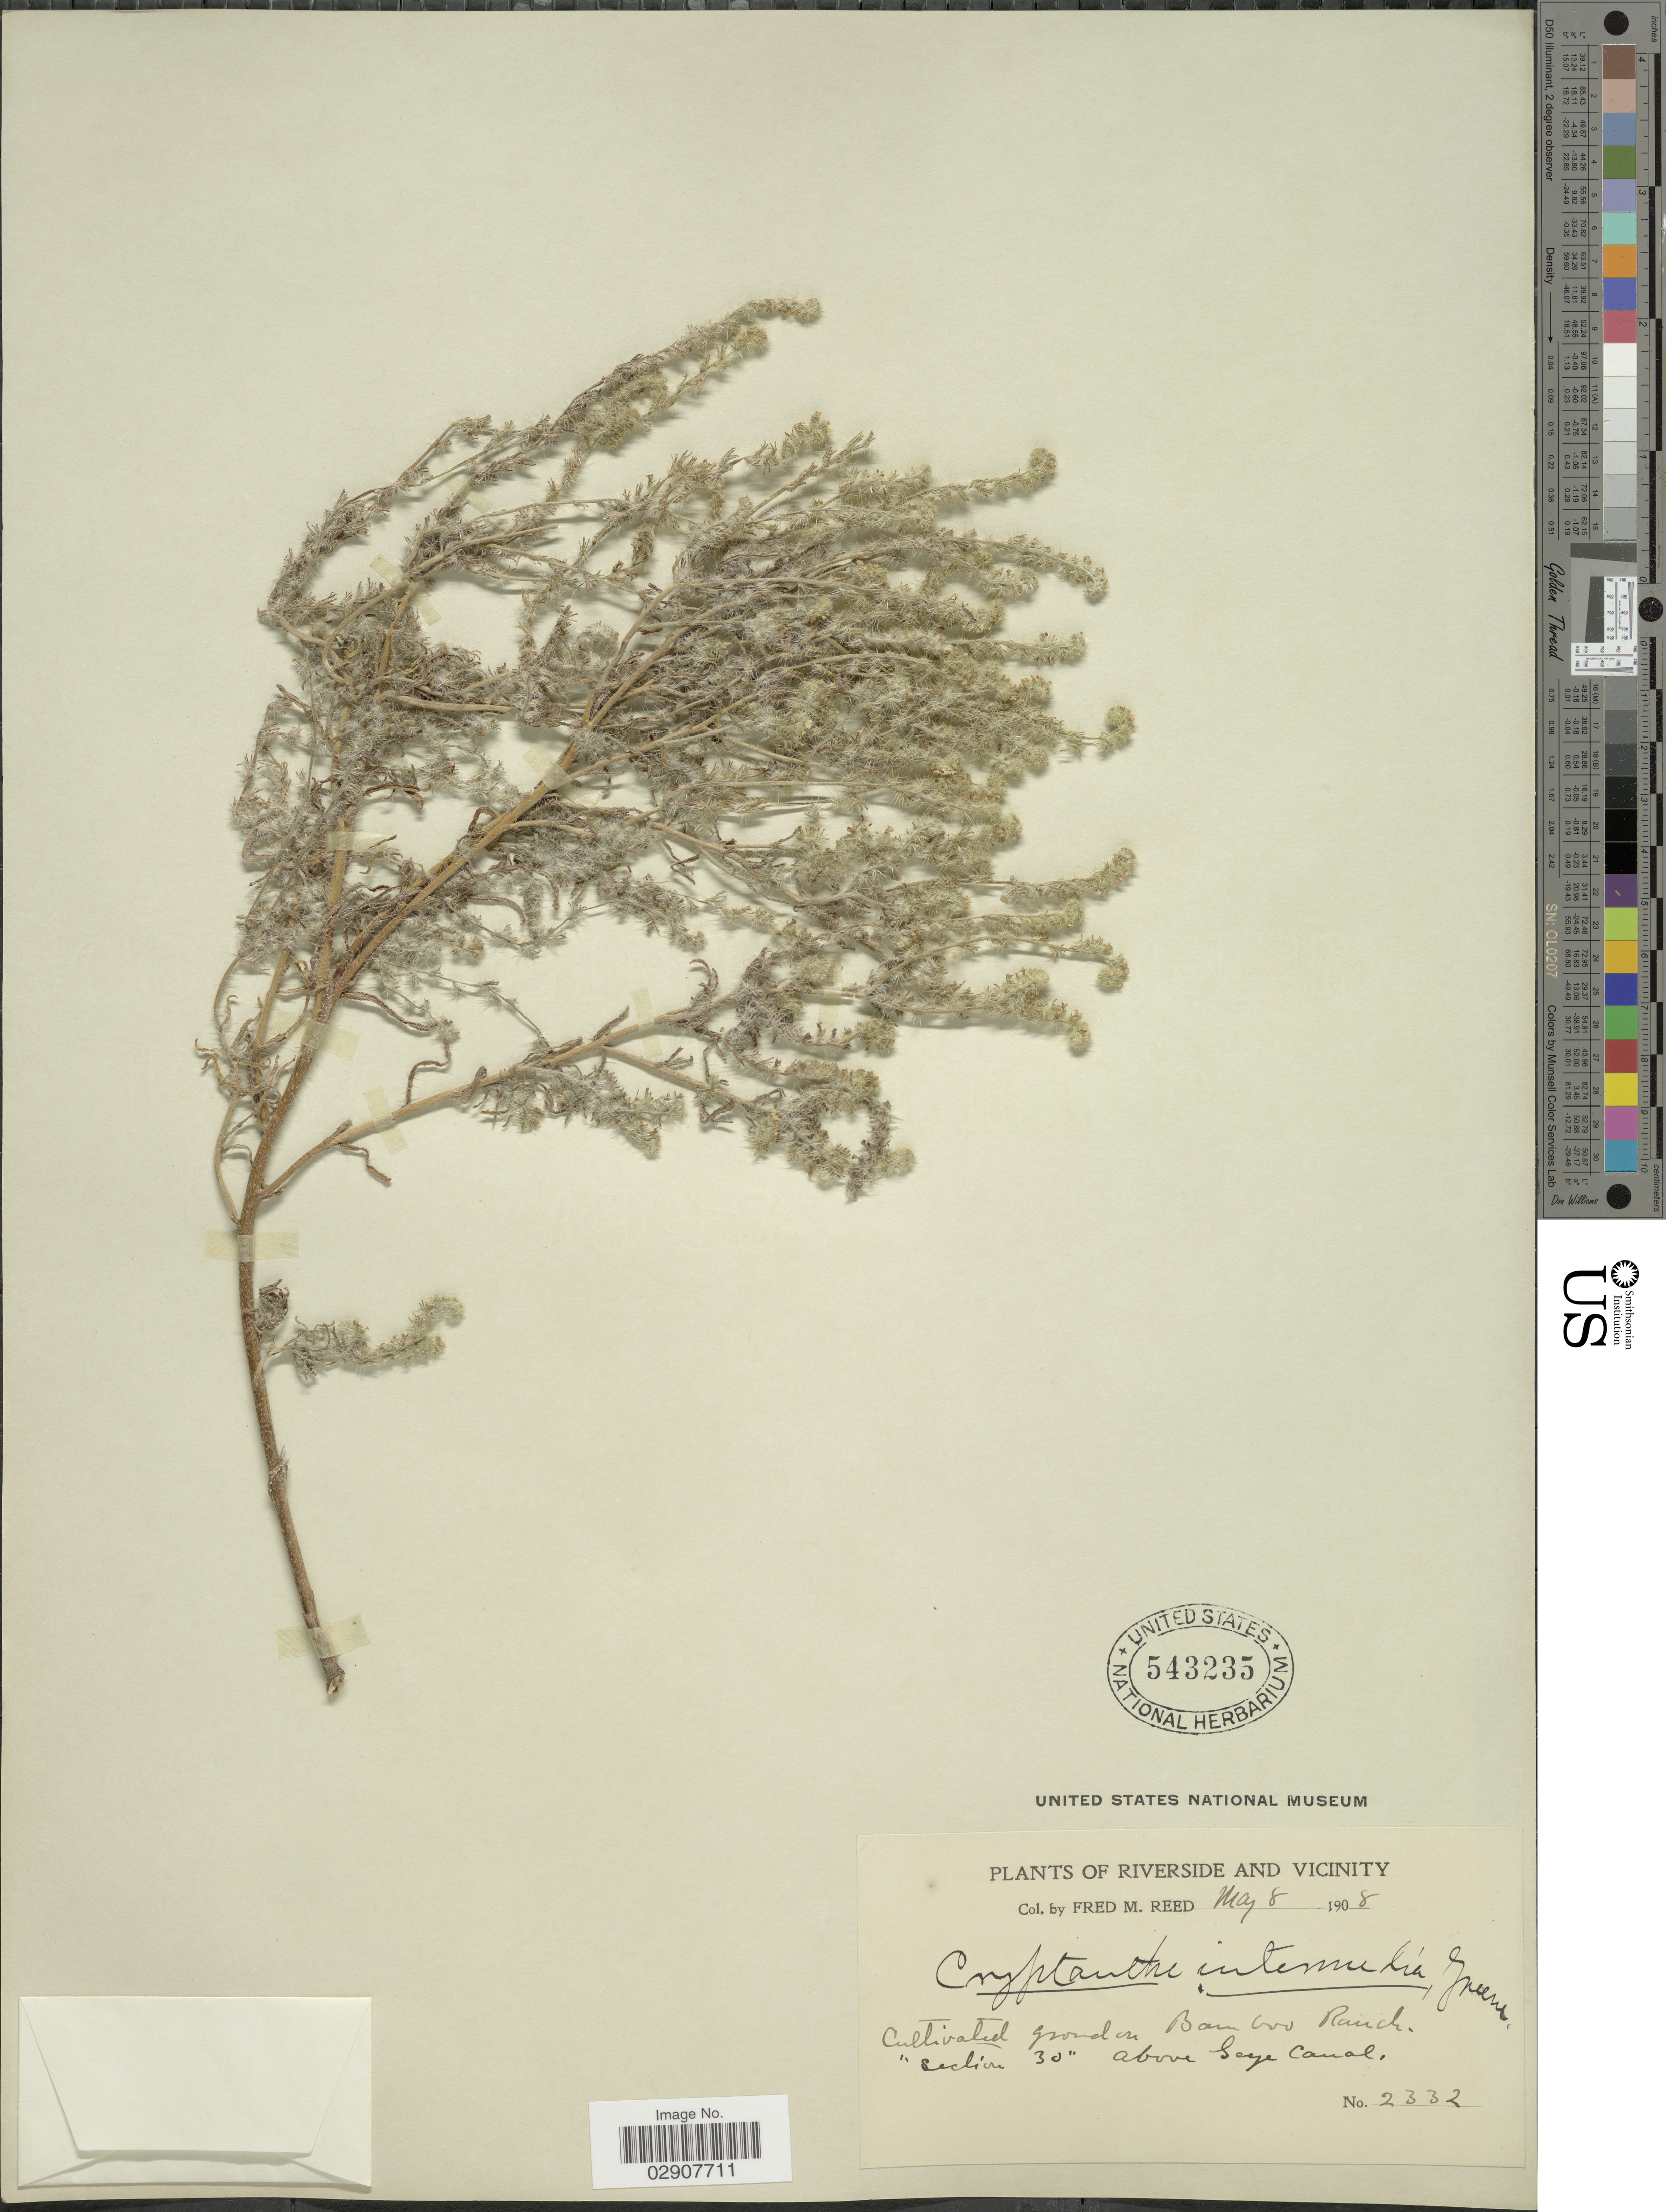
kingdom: Plantae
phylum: Tracheophyta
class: Magnoliopsida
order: Boraginales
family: Boraginaceae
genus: Cryptantha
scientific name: Cryptantha intermedia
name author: (A. Gray) Greene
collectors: F. Reed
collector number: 2332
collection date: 1908-05-08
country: United States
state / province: California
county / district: Riverside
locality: Riverside and Vicinity, Bamboo Ranch, "section 30" above Gage Canal.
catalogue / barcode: US 543235